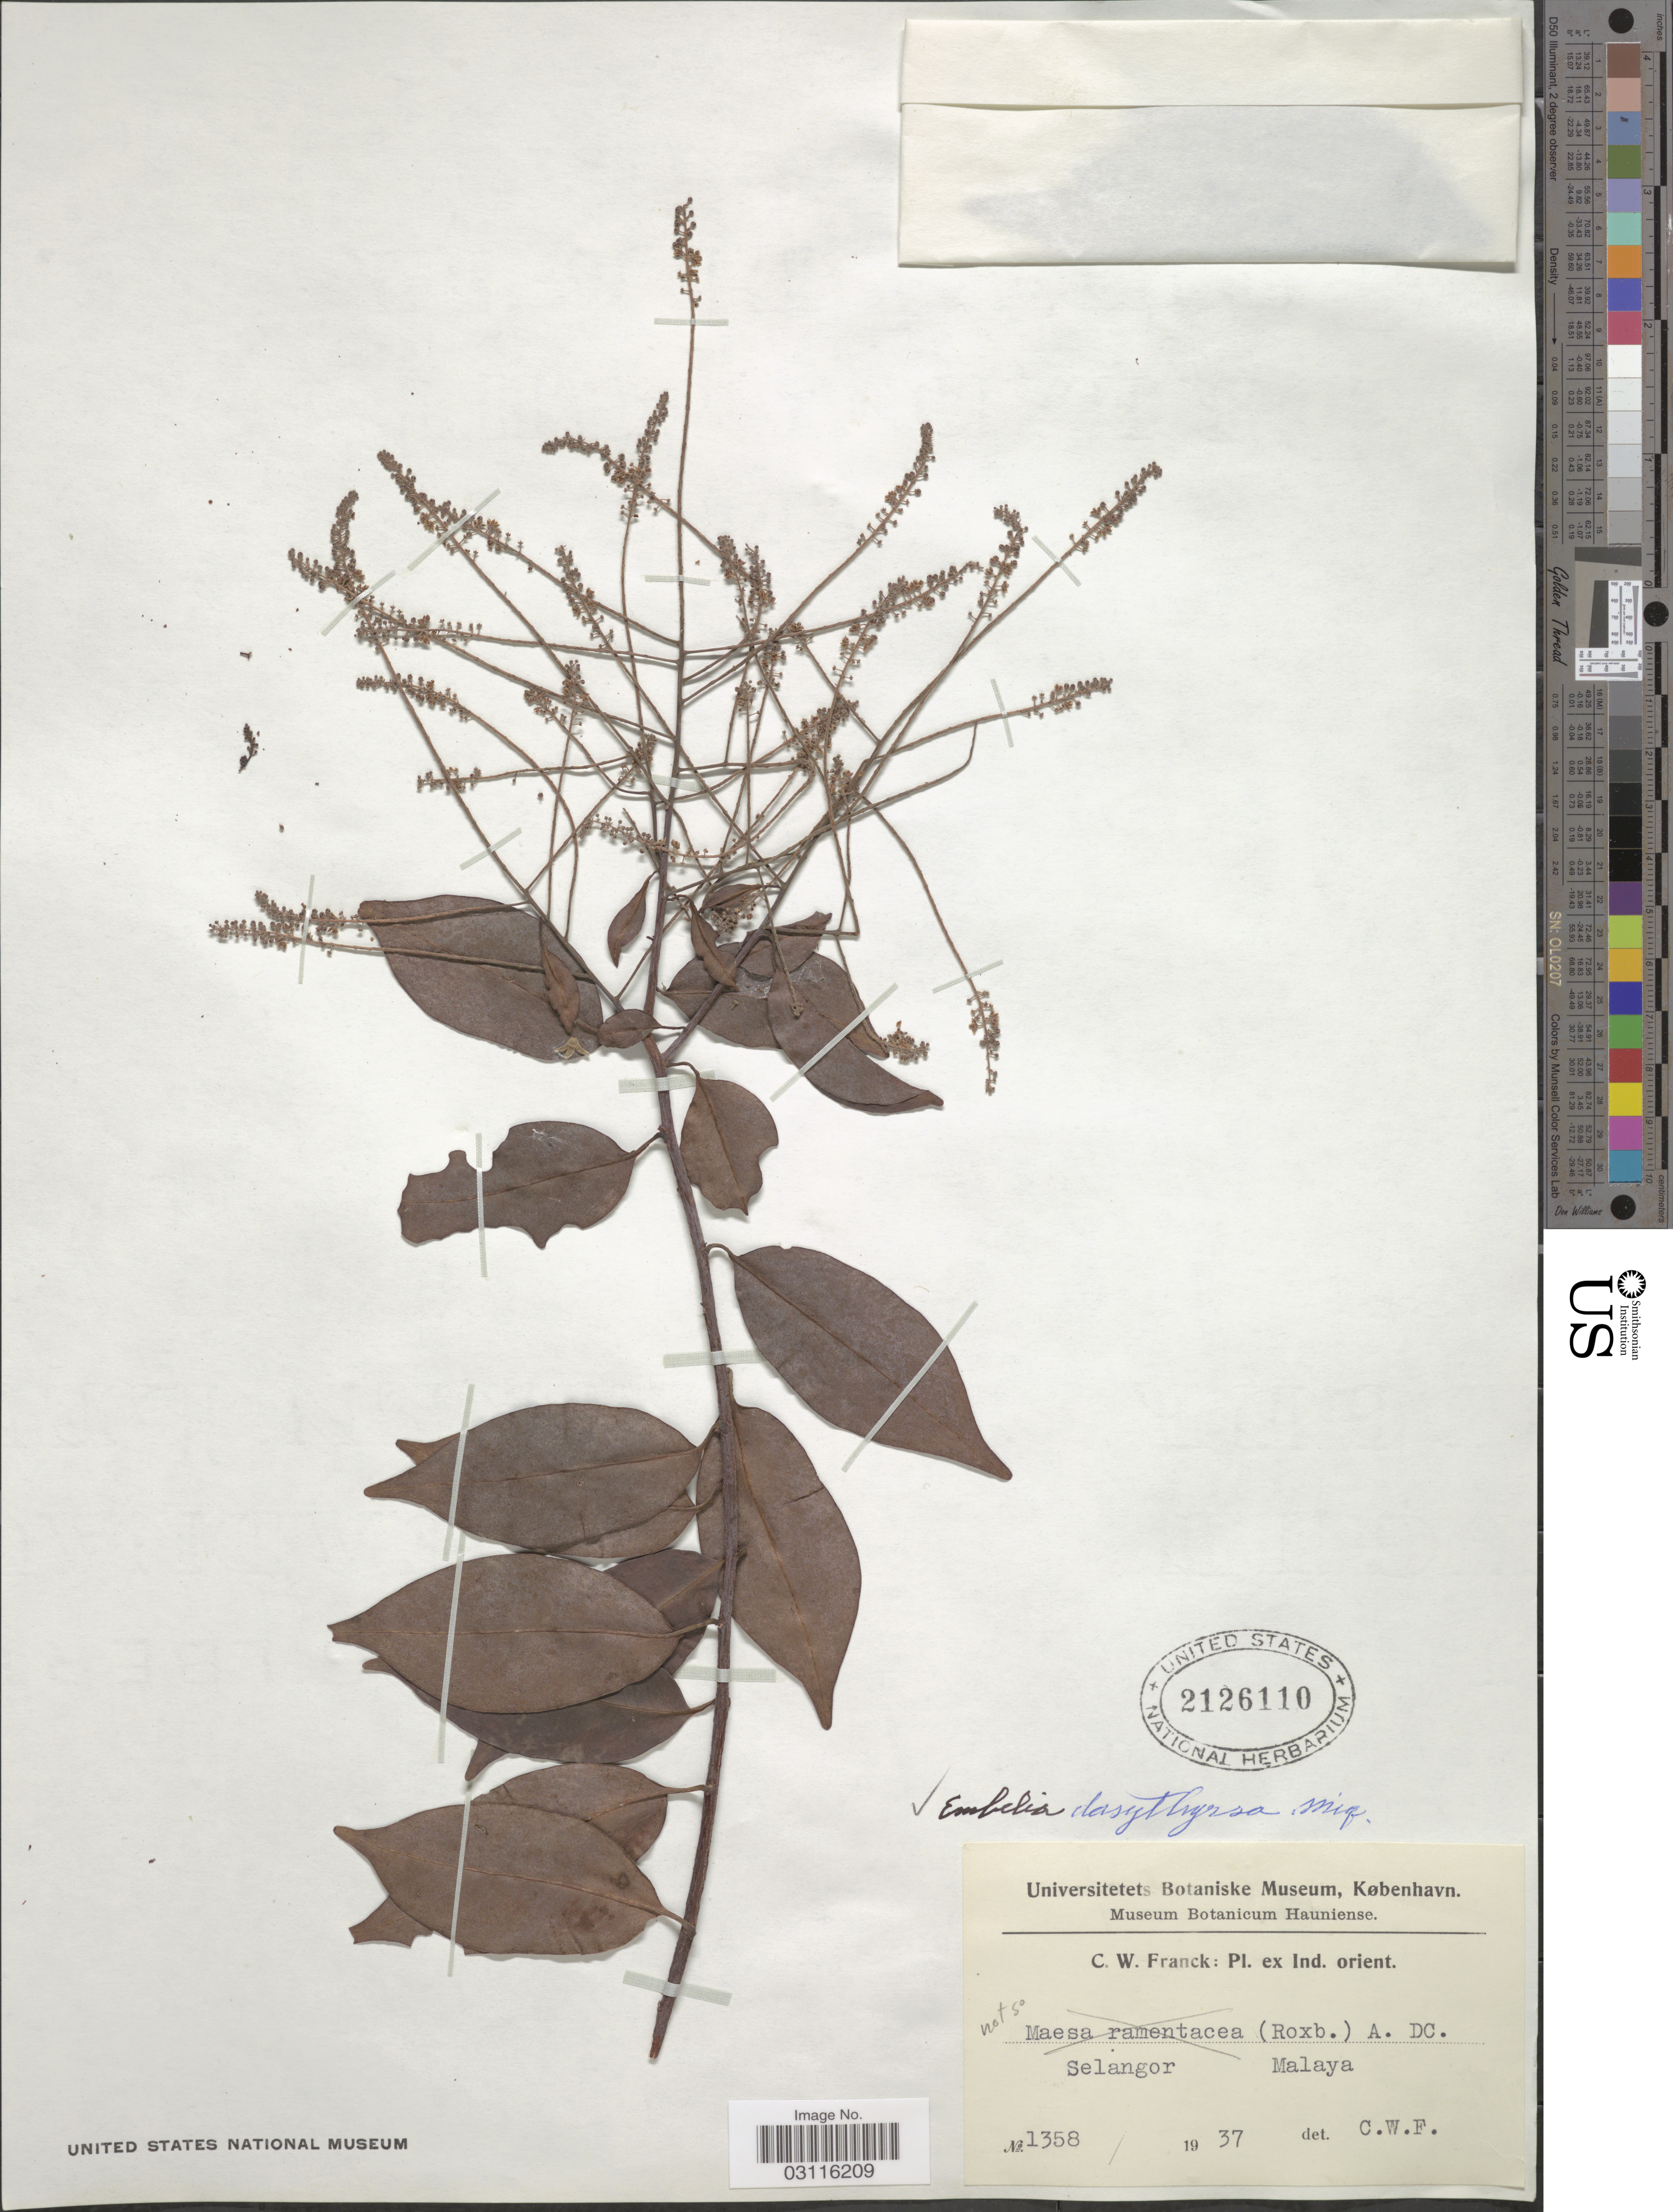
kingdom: Plantae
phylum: Tracheophyta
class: Magnoliopsida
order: Ericales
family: Primulaceae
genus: Embelia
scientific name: Embelia dasythyrsa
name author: Miq.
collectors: C. Franck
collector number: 1358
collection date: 1937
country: Malaysia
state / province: Selangor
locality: Malaya. Ind. orient.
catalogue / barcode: US 2126110